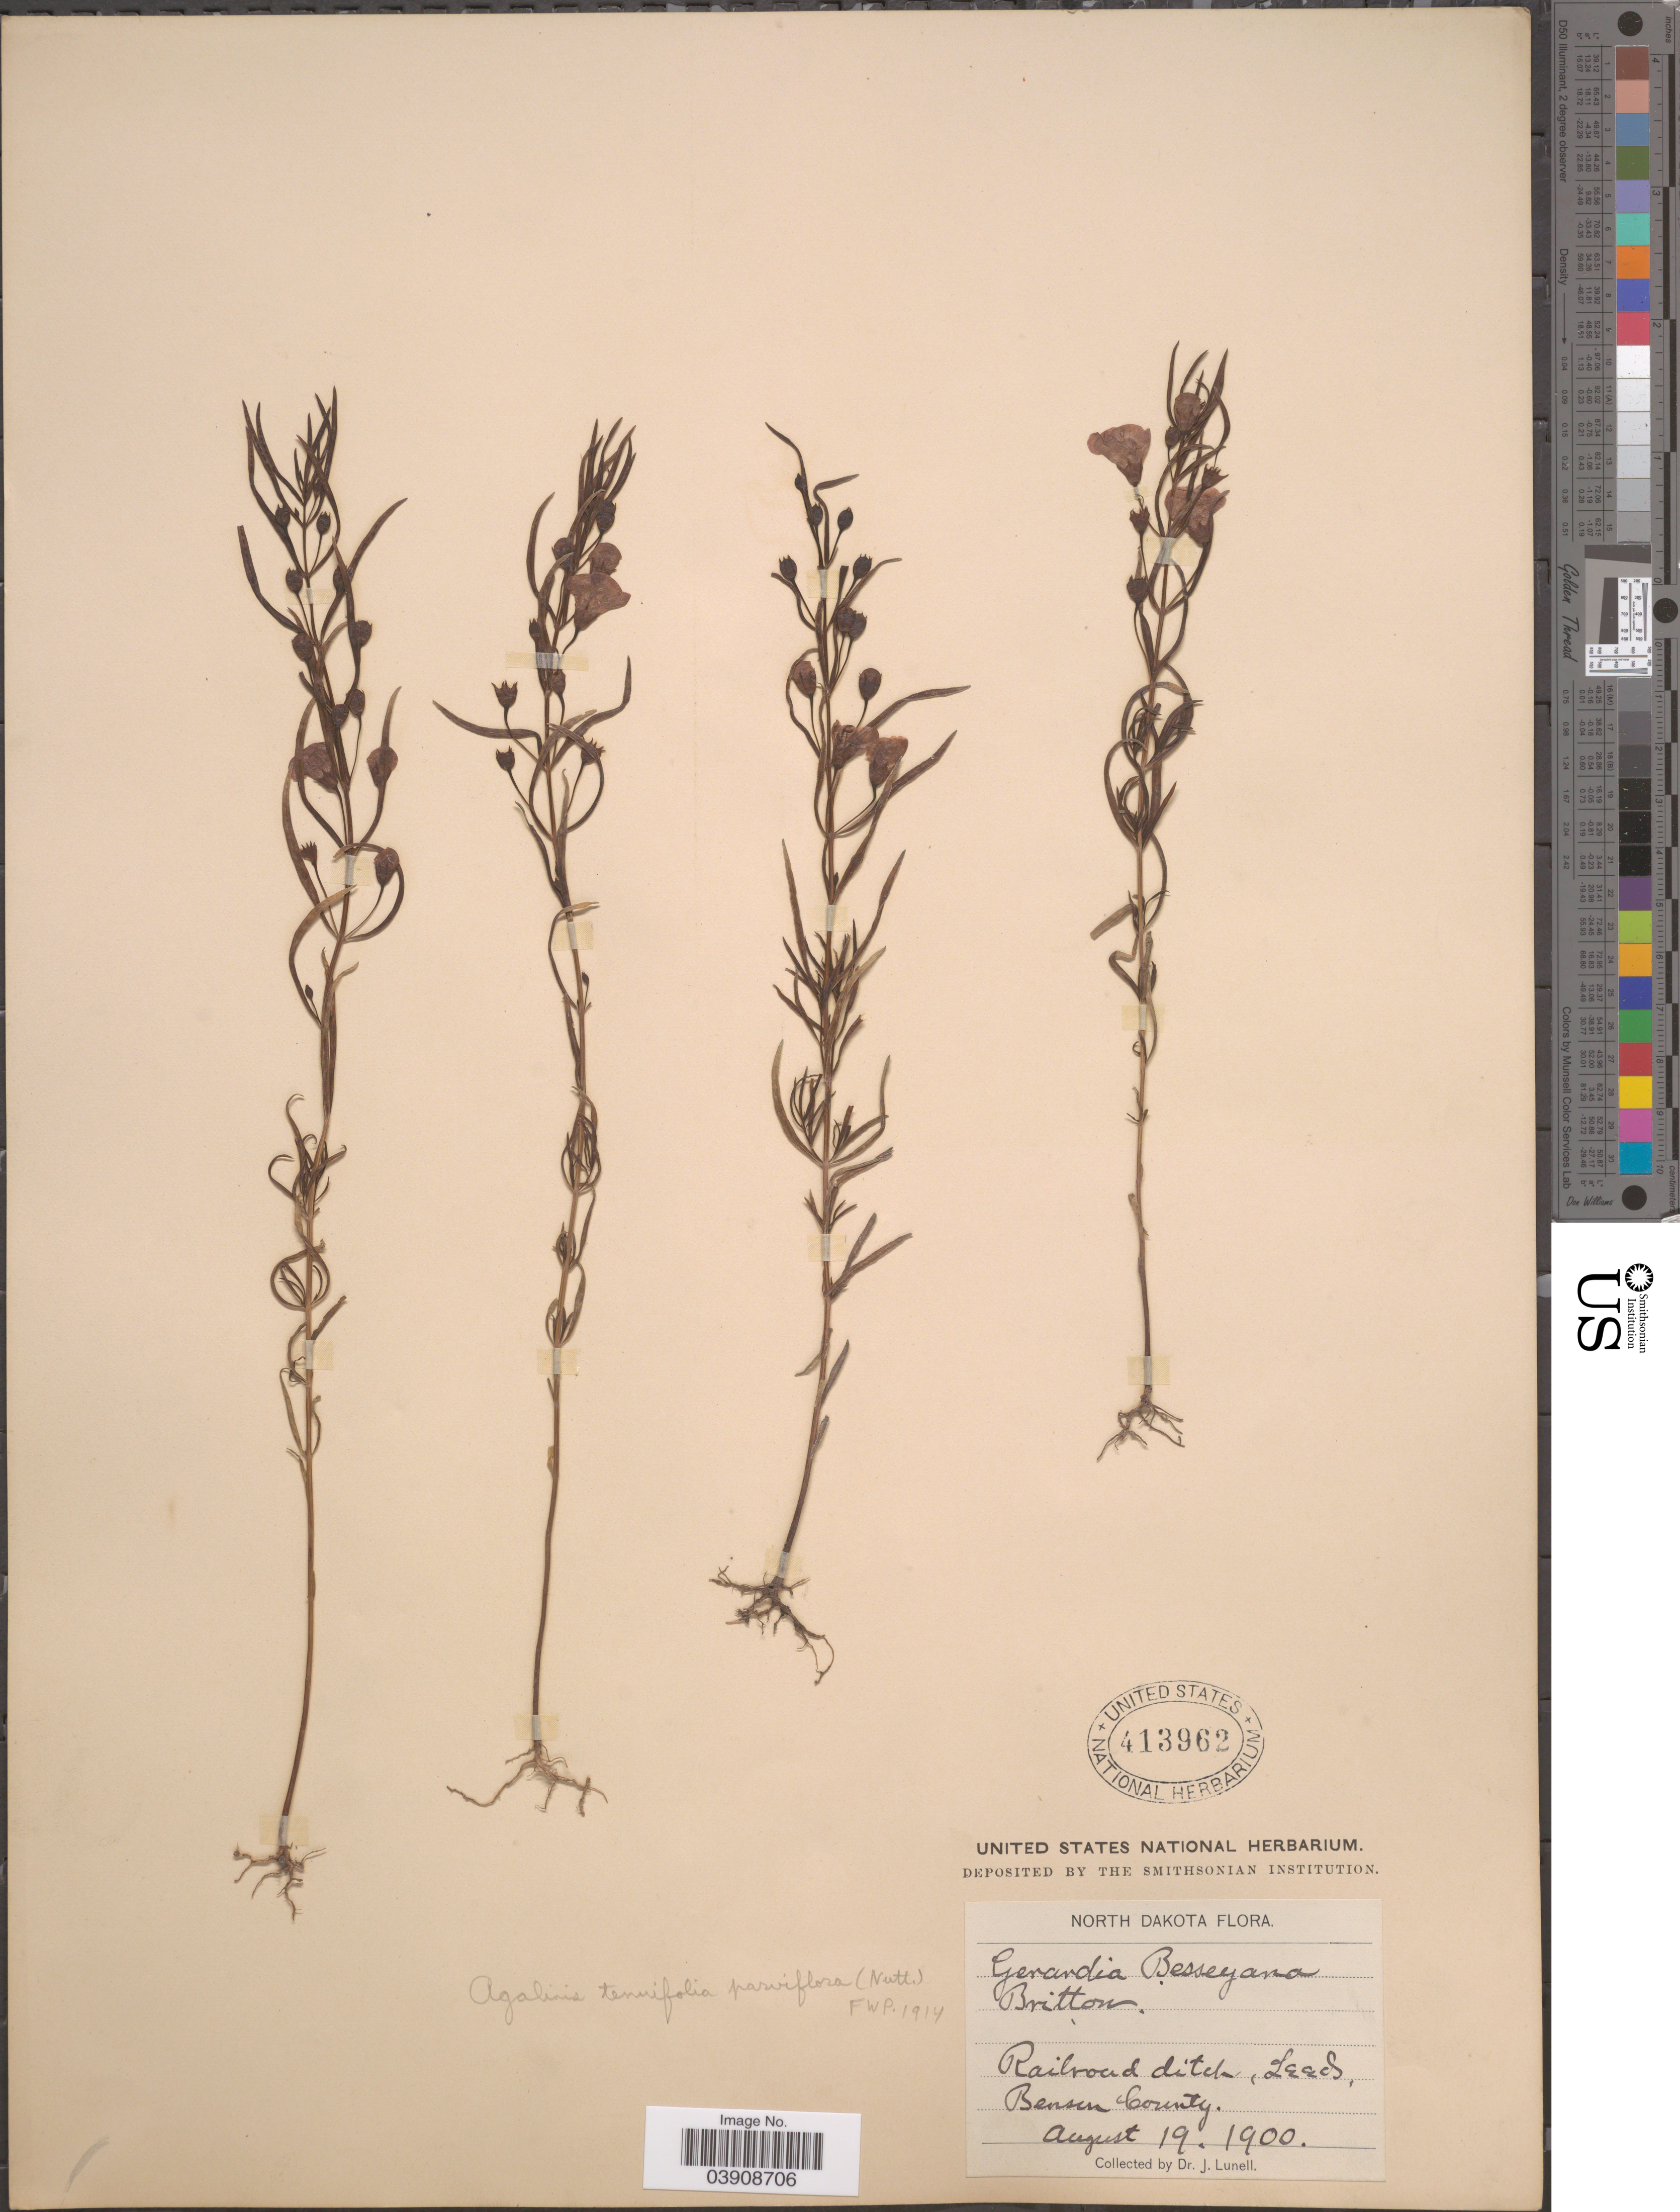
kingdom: Plantae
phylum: Tracheophyta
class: Magnoliopsida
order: Lamiales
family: Orobanchaceae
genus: Agalinis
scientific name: Agalinis tenuifolia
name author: (Vahl) Raf.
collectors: J. Lunell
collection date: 1900-08-19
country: United States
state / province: North Dakota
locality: Railroad ditch, Leeds. Benson County.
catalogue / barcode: US 413962